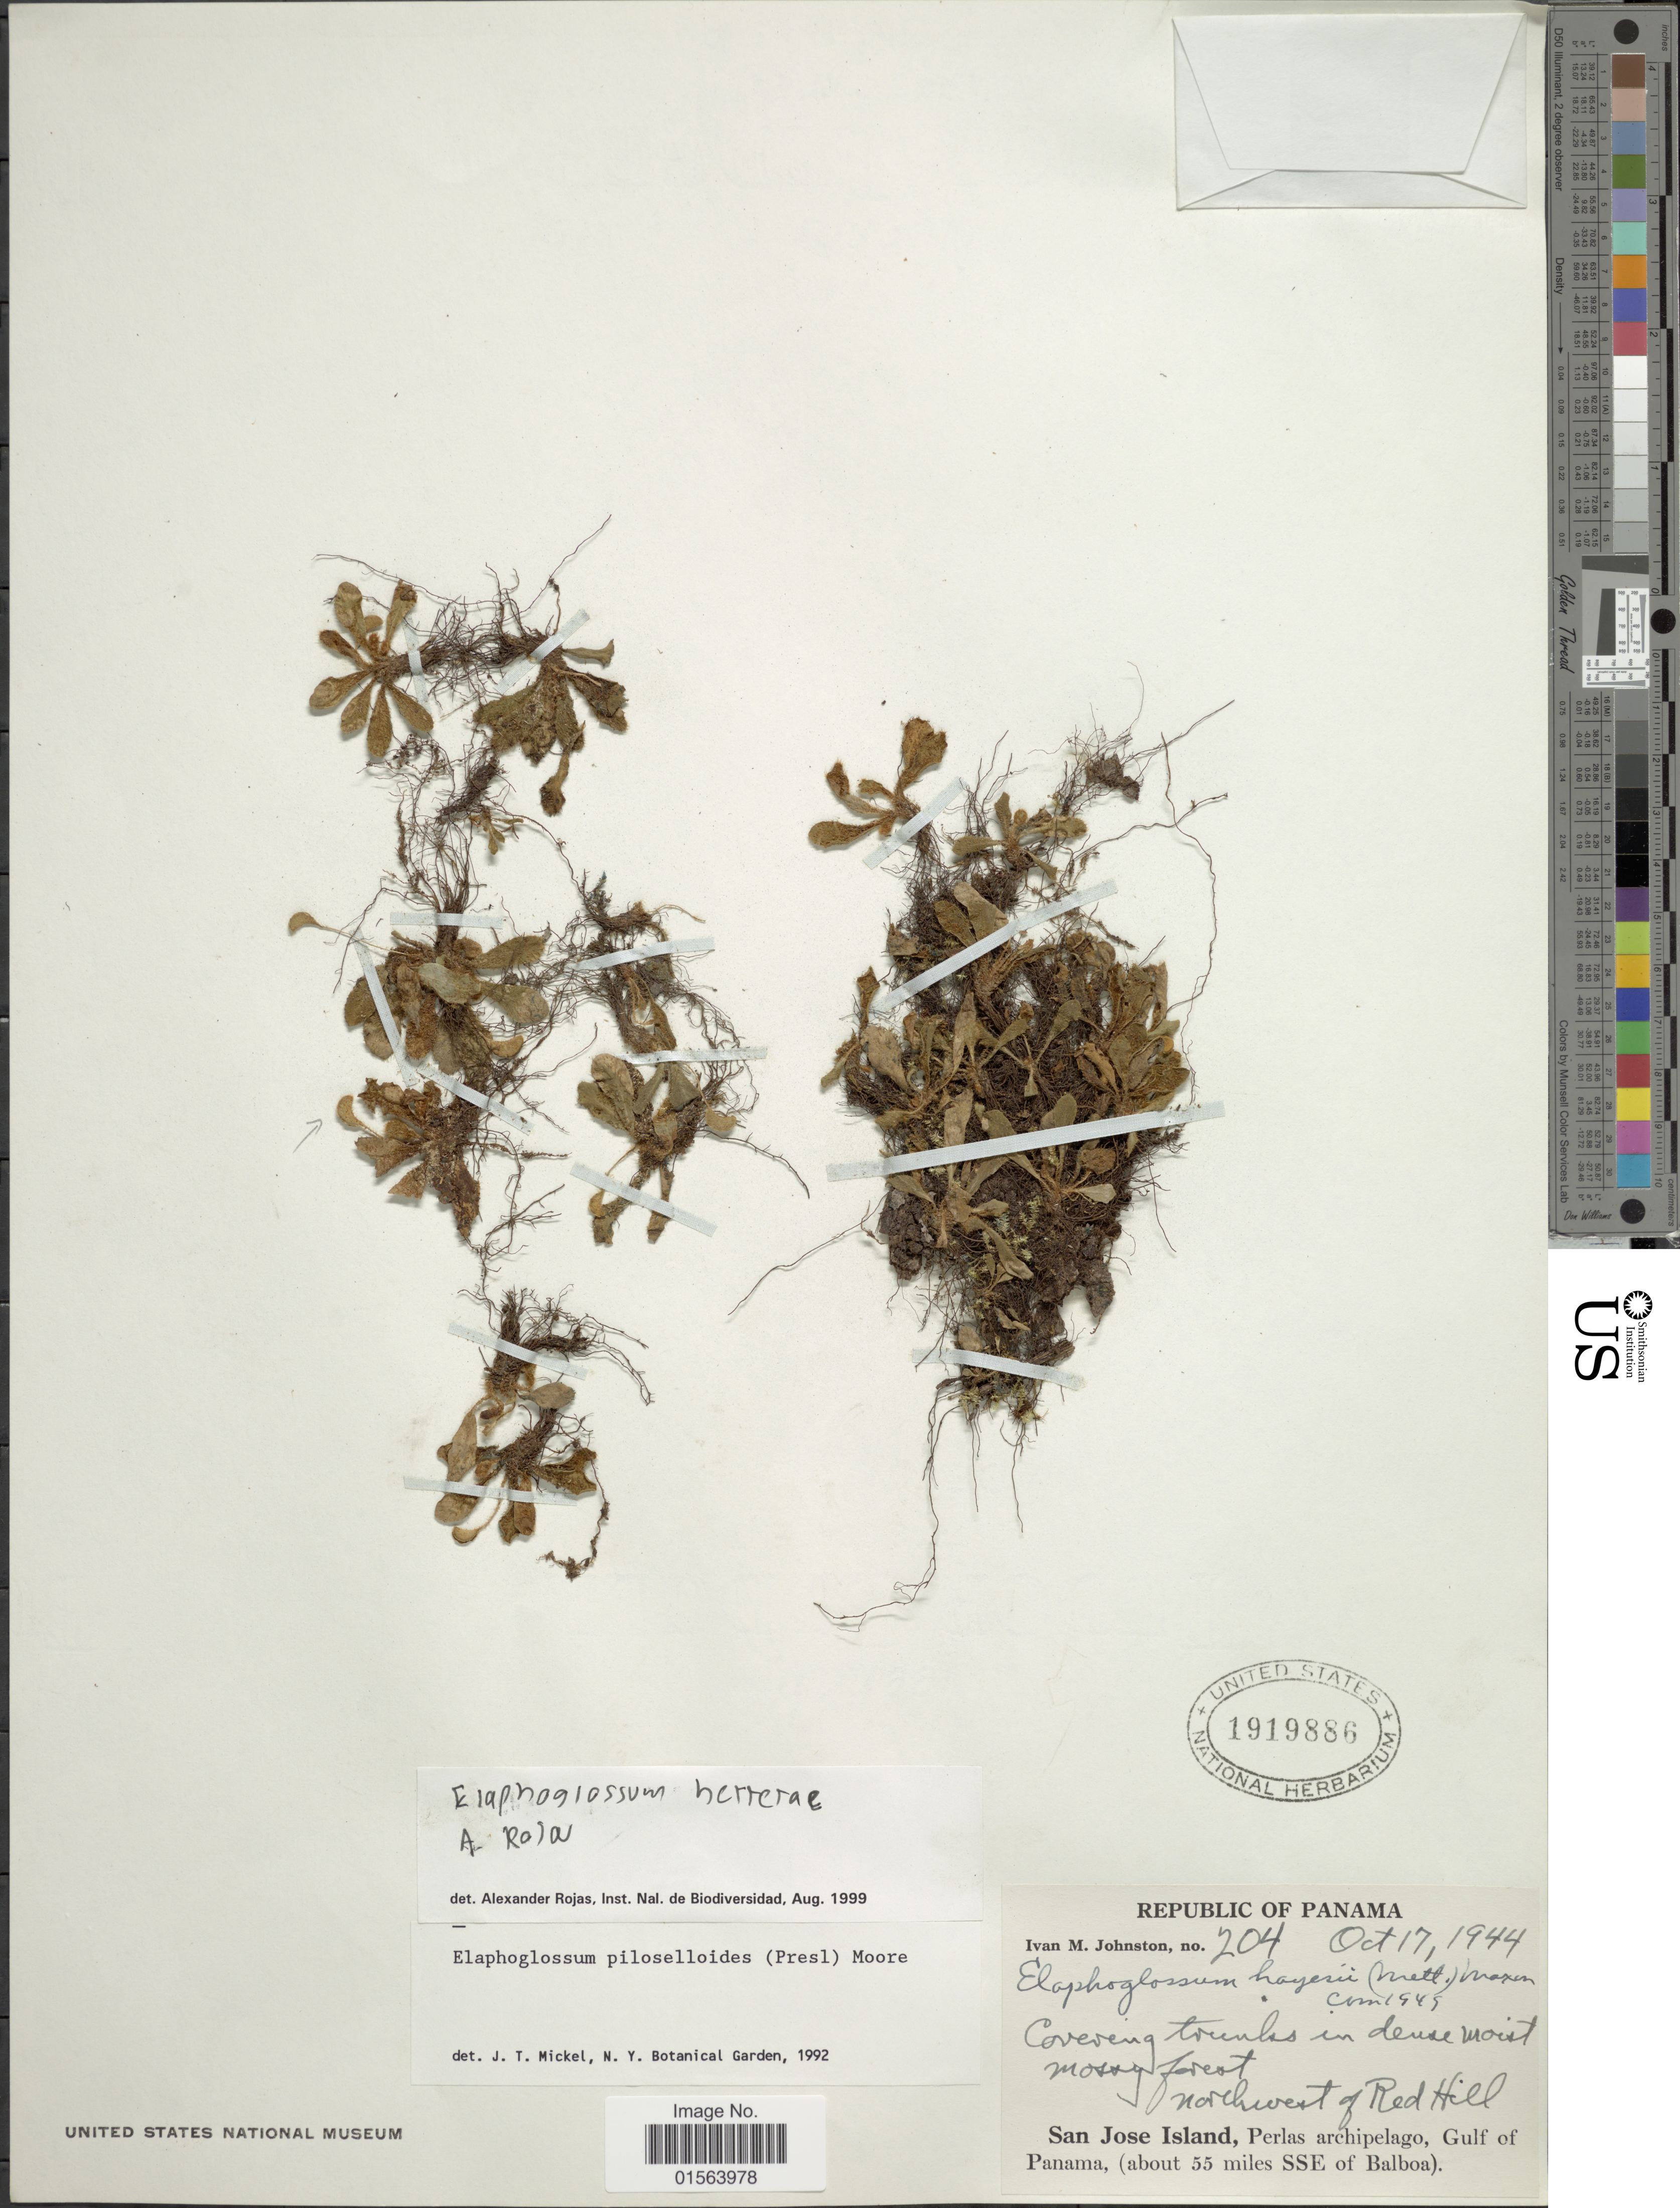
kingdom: Plantae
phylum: Tracheophyta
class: Polypodiopsida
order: Polypodiales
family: Dryopteridaceae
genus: Elaphoglossum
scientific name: Elaphoglossum herrerae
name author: A. Rojas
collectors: I.M. Johnston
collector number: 204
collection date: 1944-10-17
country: Panama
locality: Republic of Panama, northwest of Red Hill, San Jose Island, Perlas archipelago, Gulf of Panama (about 55 miles SSE of Balboa)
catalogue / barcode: US 1919886